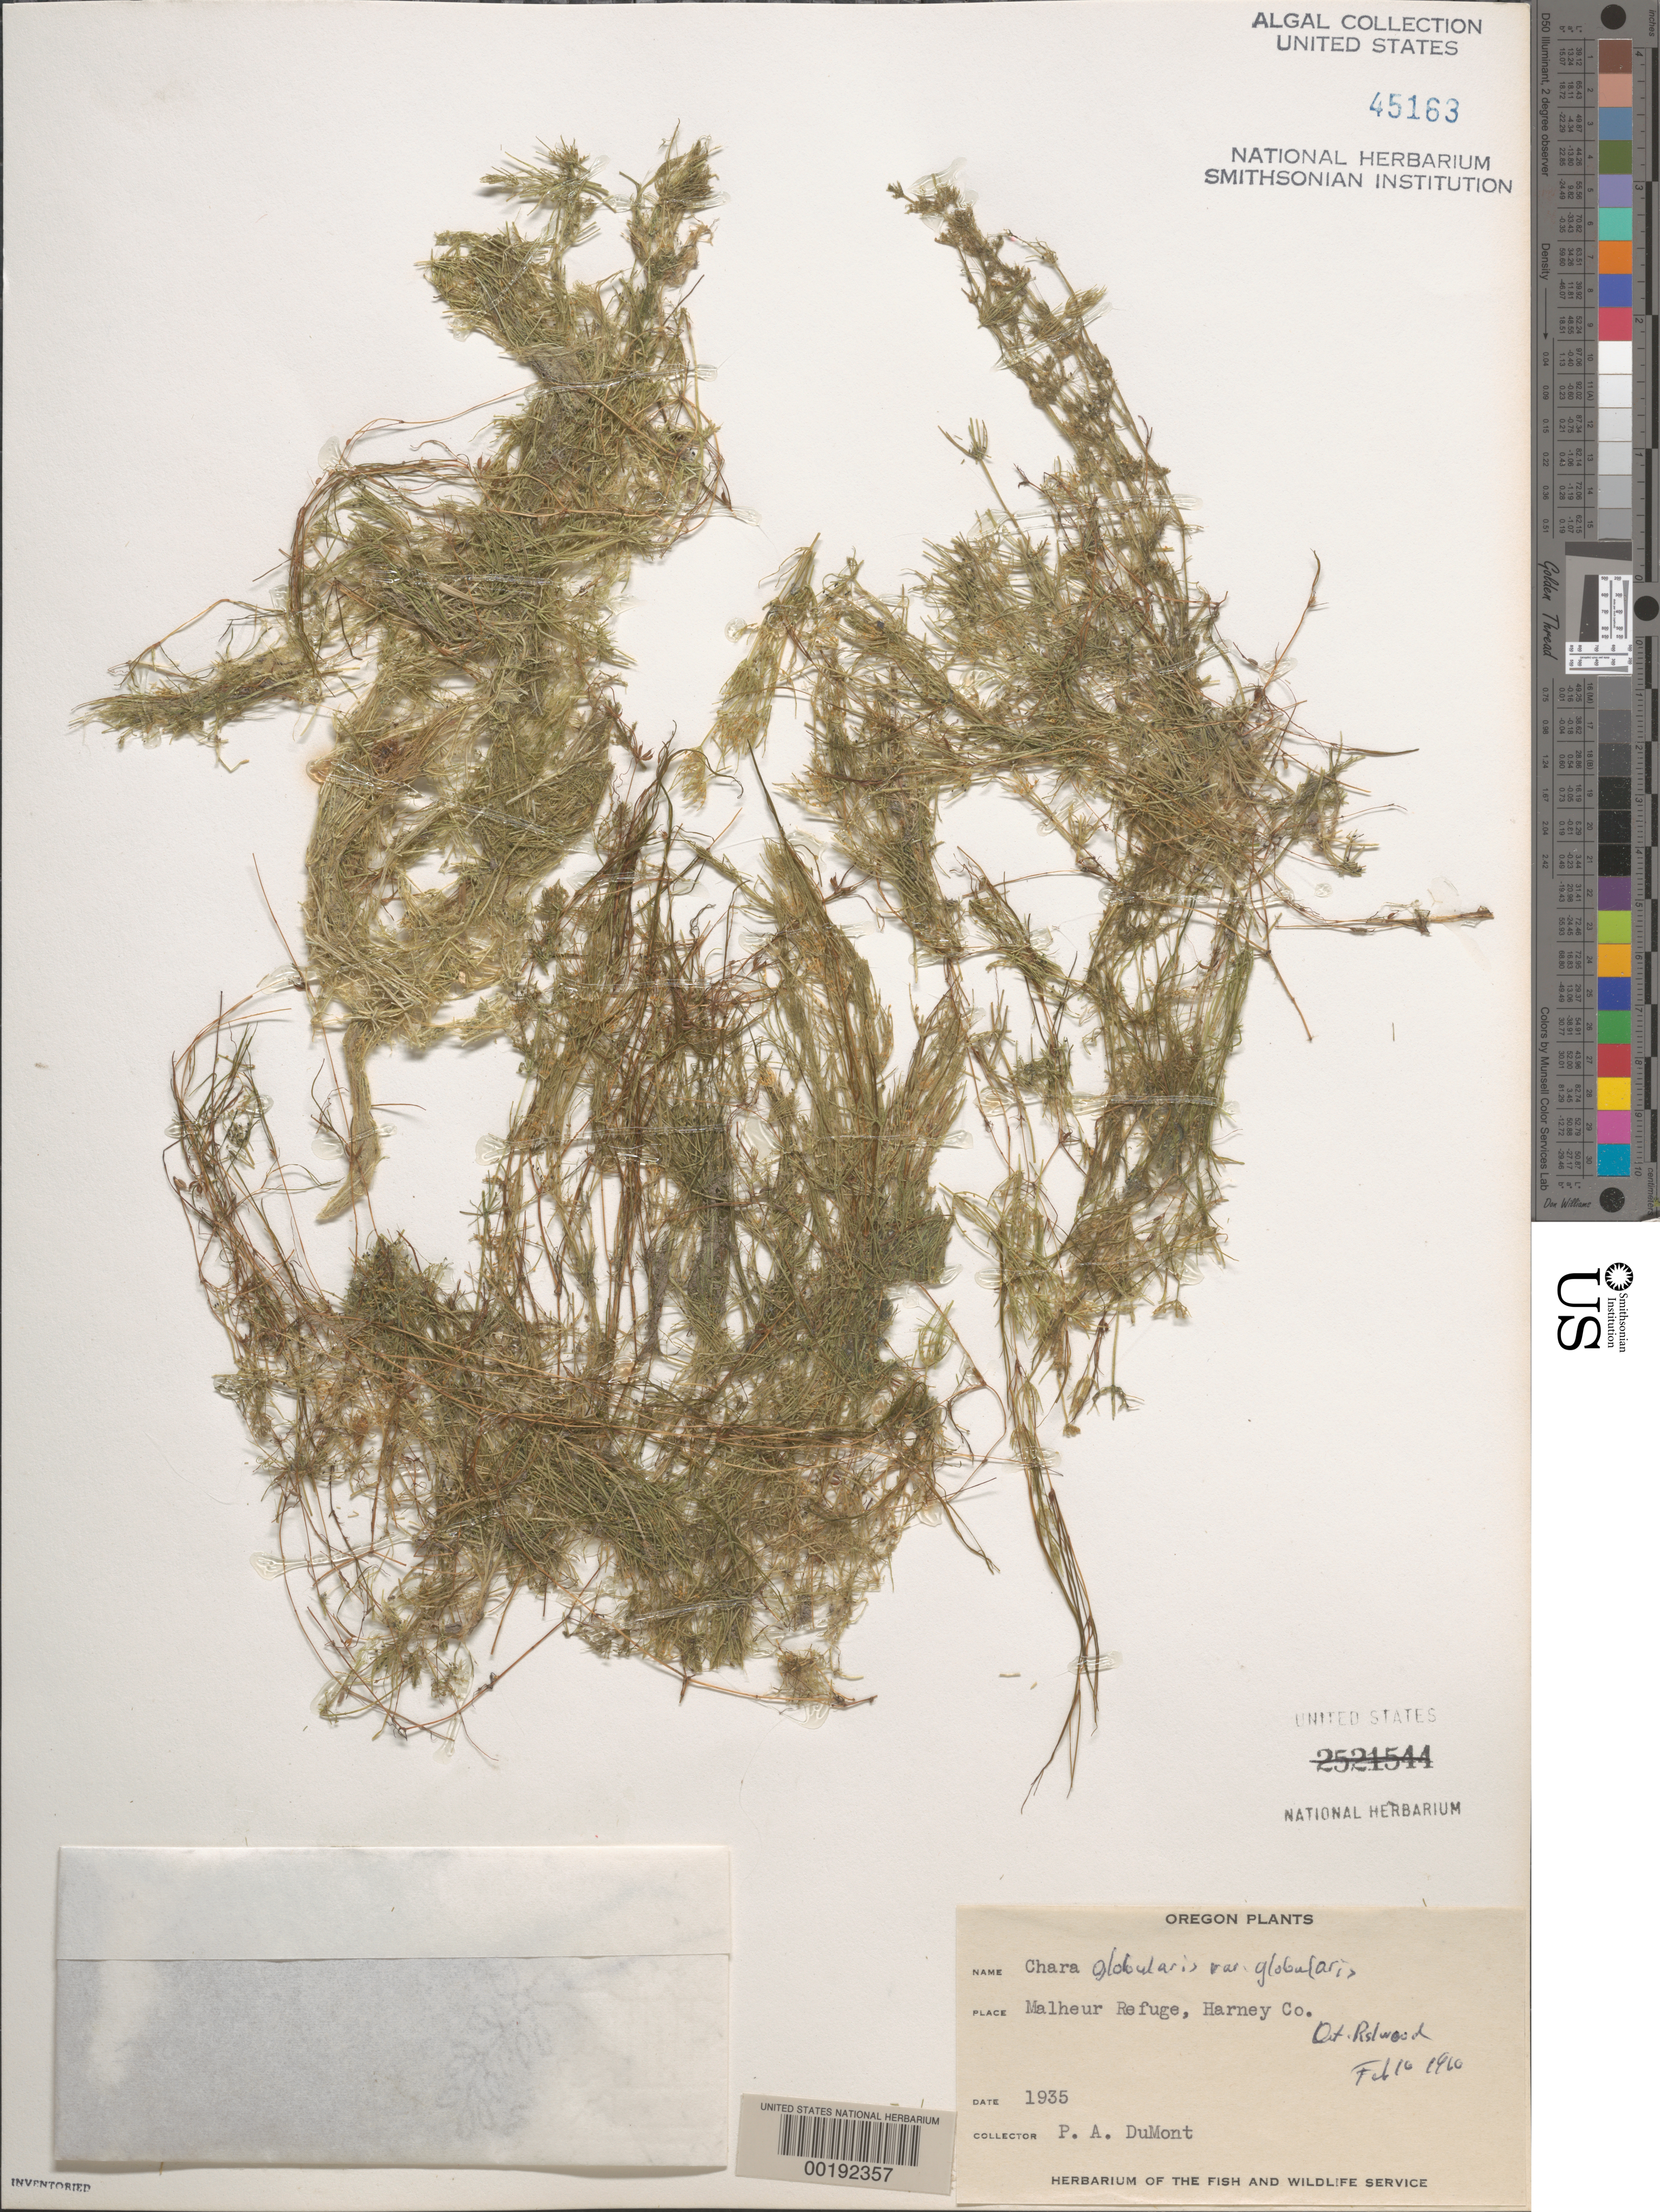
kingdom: Plantae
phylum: Charophyta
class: Charophyceae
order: Charales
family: Characeae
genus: Chara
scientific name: Chara globularis var. globularis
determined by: Wood, R. D.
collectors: P. Dumont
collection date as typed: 1935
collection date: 1935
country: United States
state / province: Oregon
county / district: Harney County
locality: Malheur Refuge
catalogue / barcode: US 45163